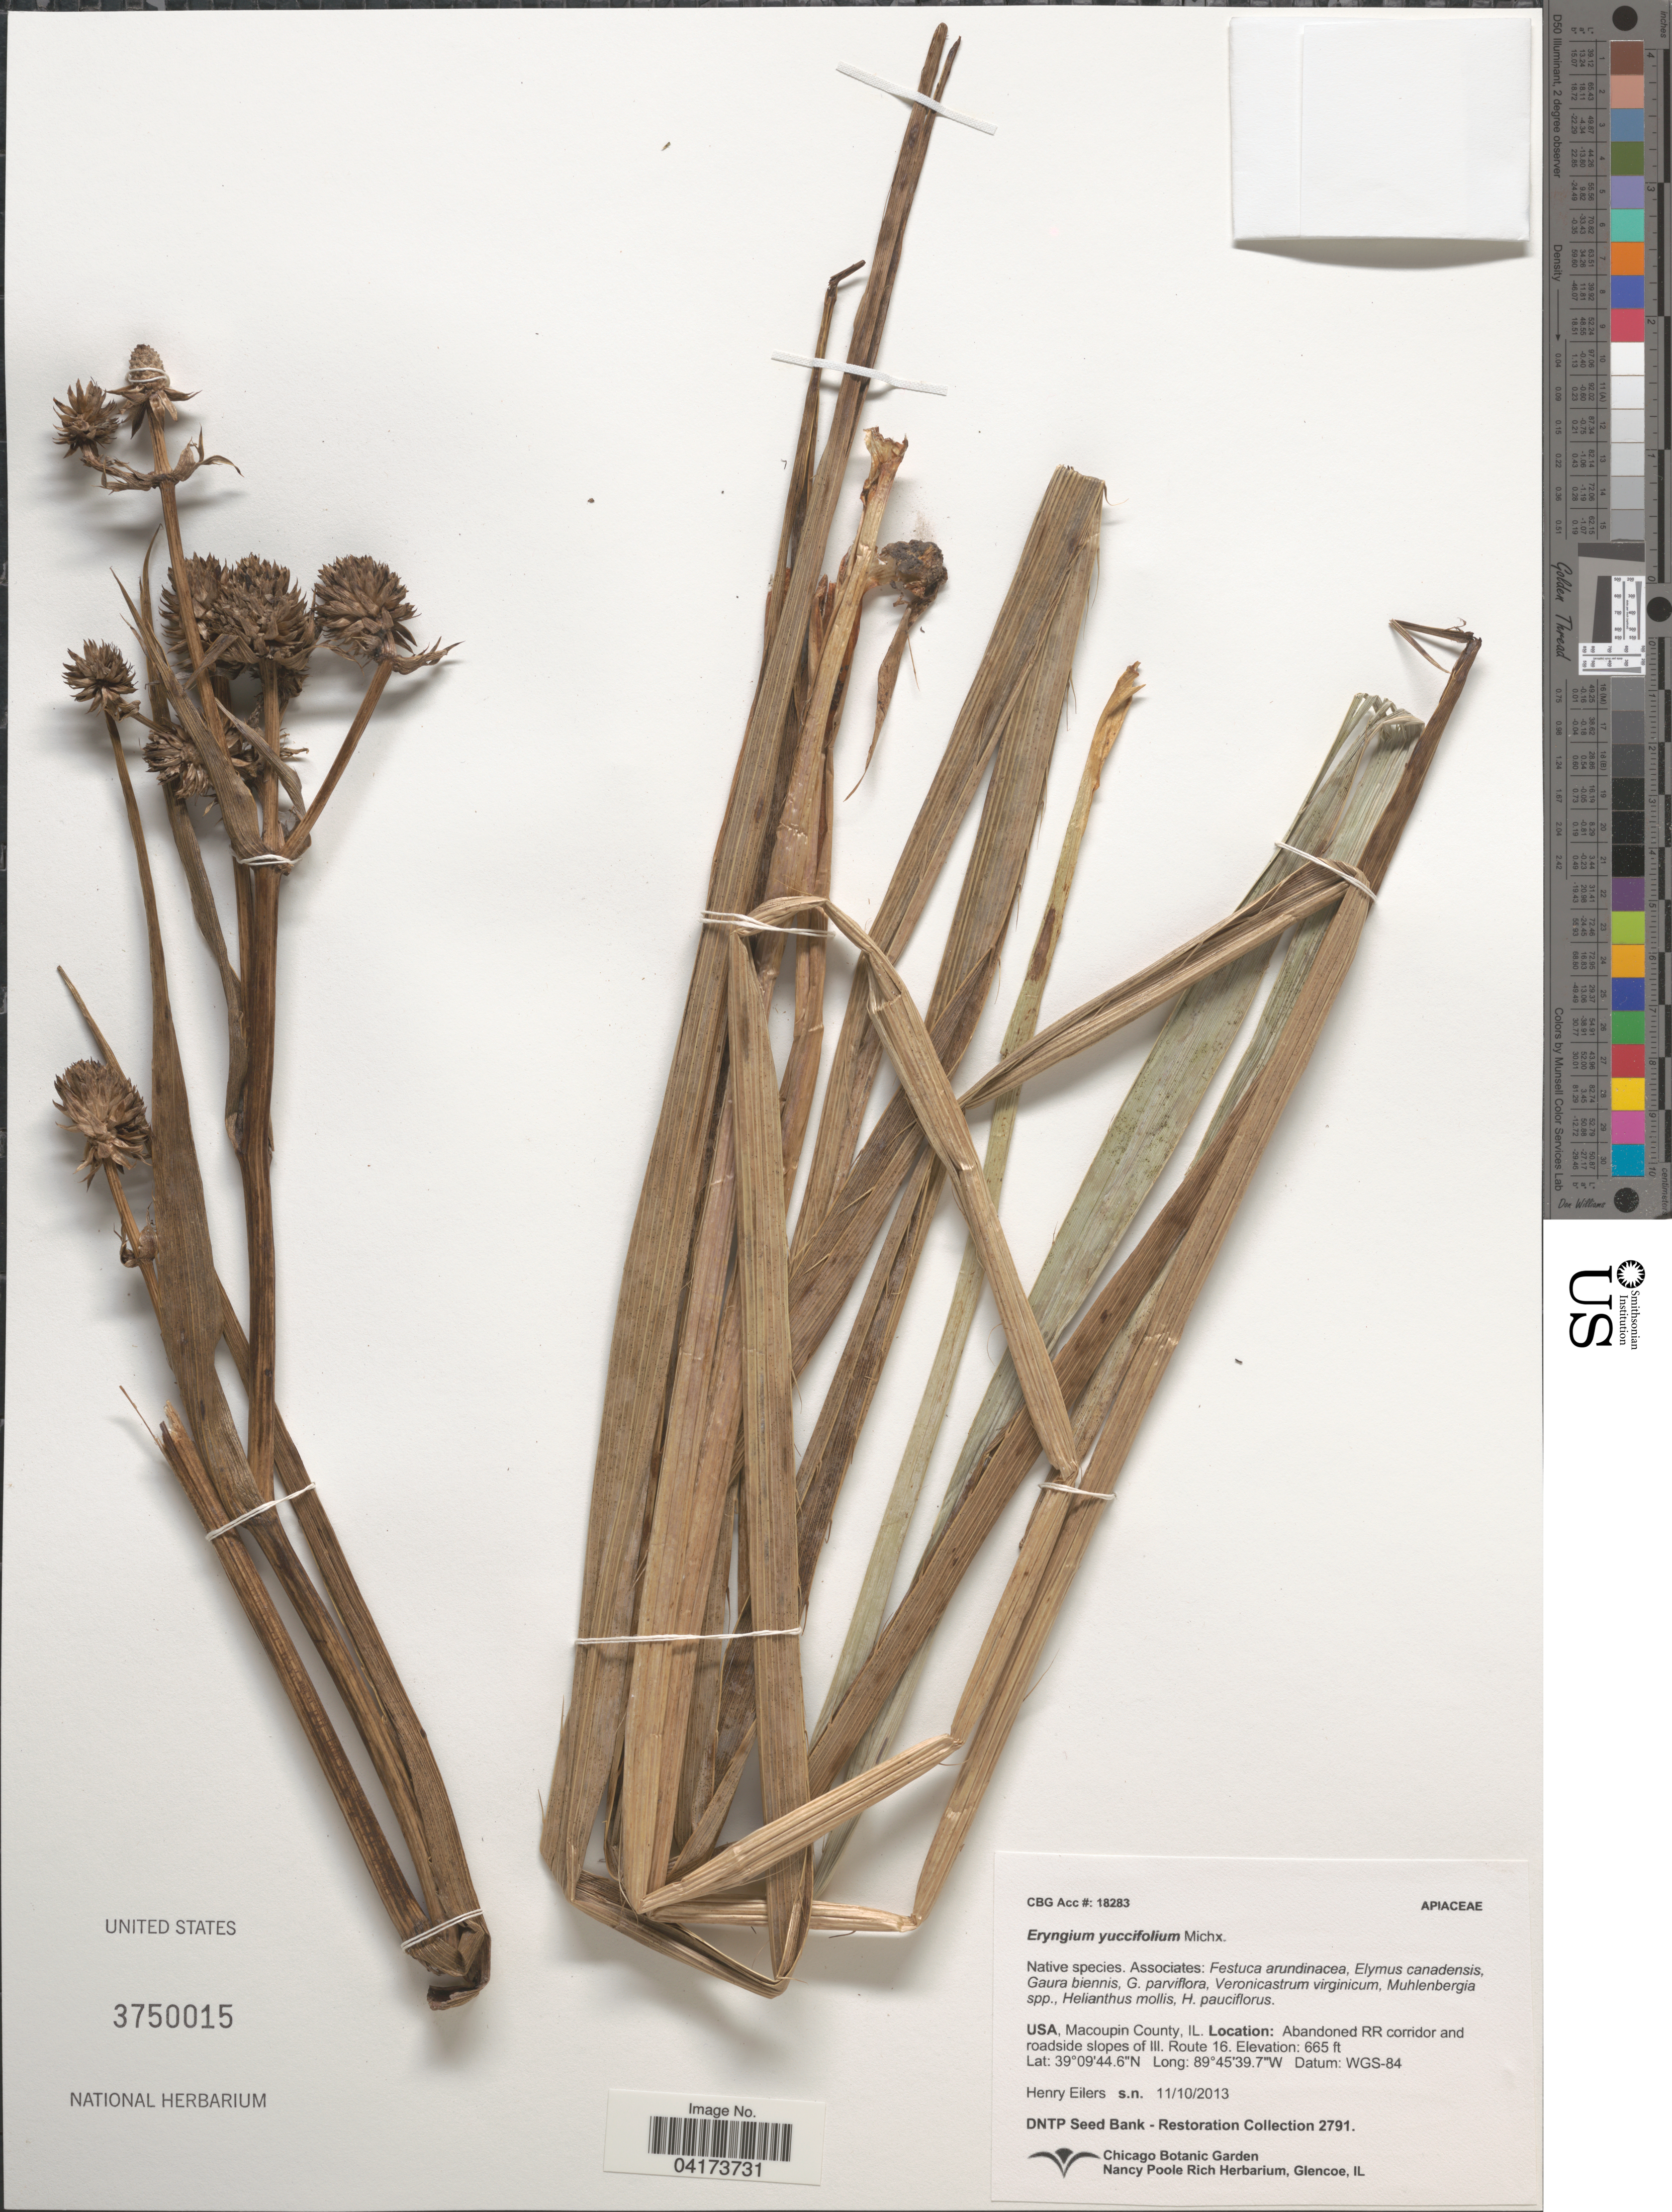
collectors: H. Eilers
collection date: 2013-11-10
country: United States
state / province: Illinois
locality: Macoupin County. Abandoned RR corridor and roadside slopes of Ill. Route 16.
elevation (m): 203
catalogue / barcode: US 3750015